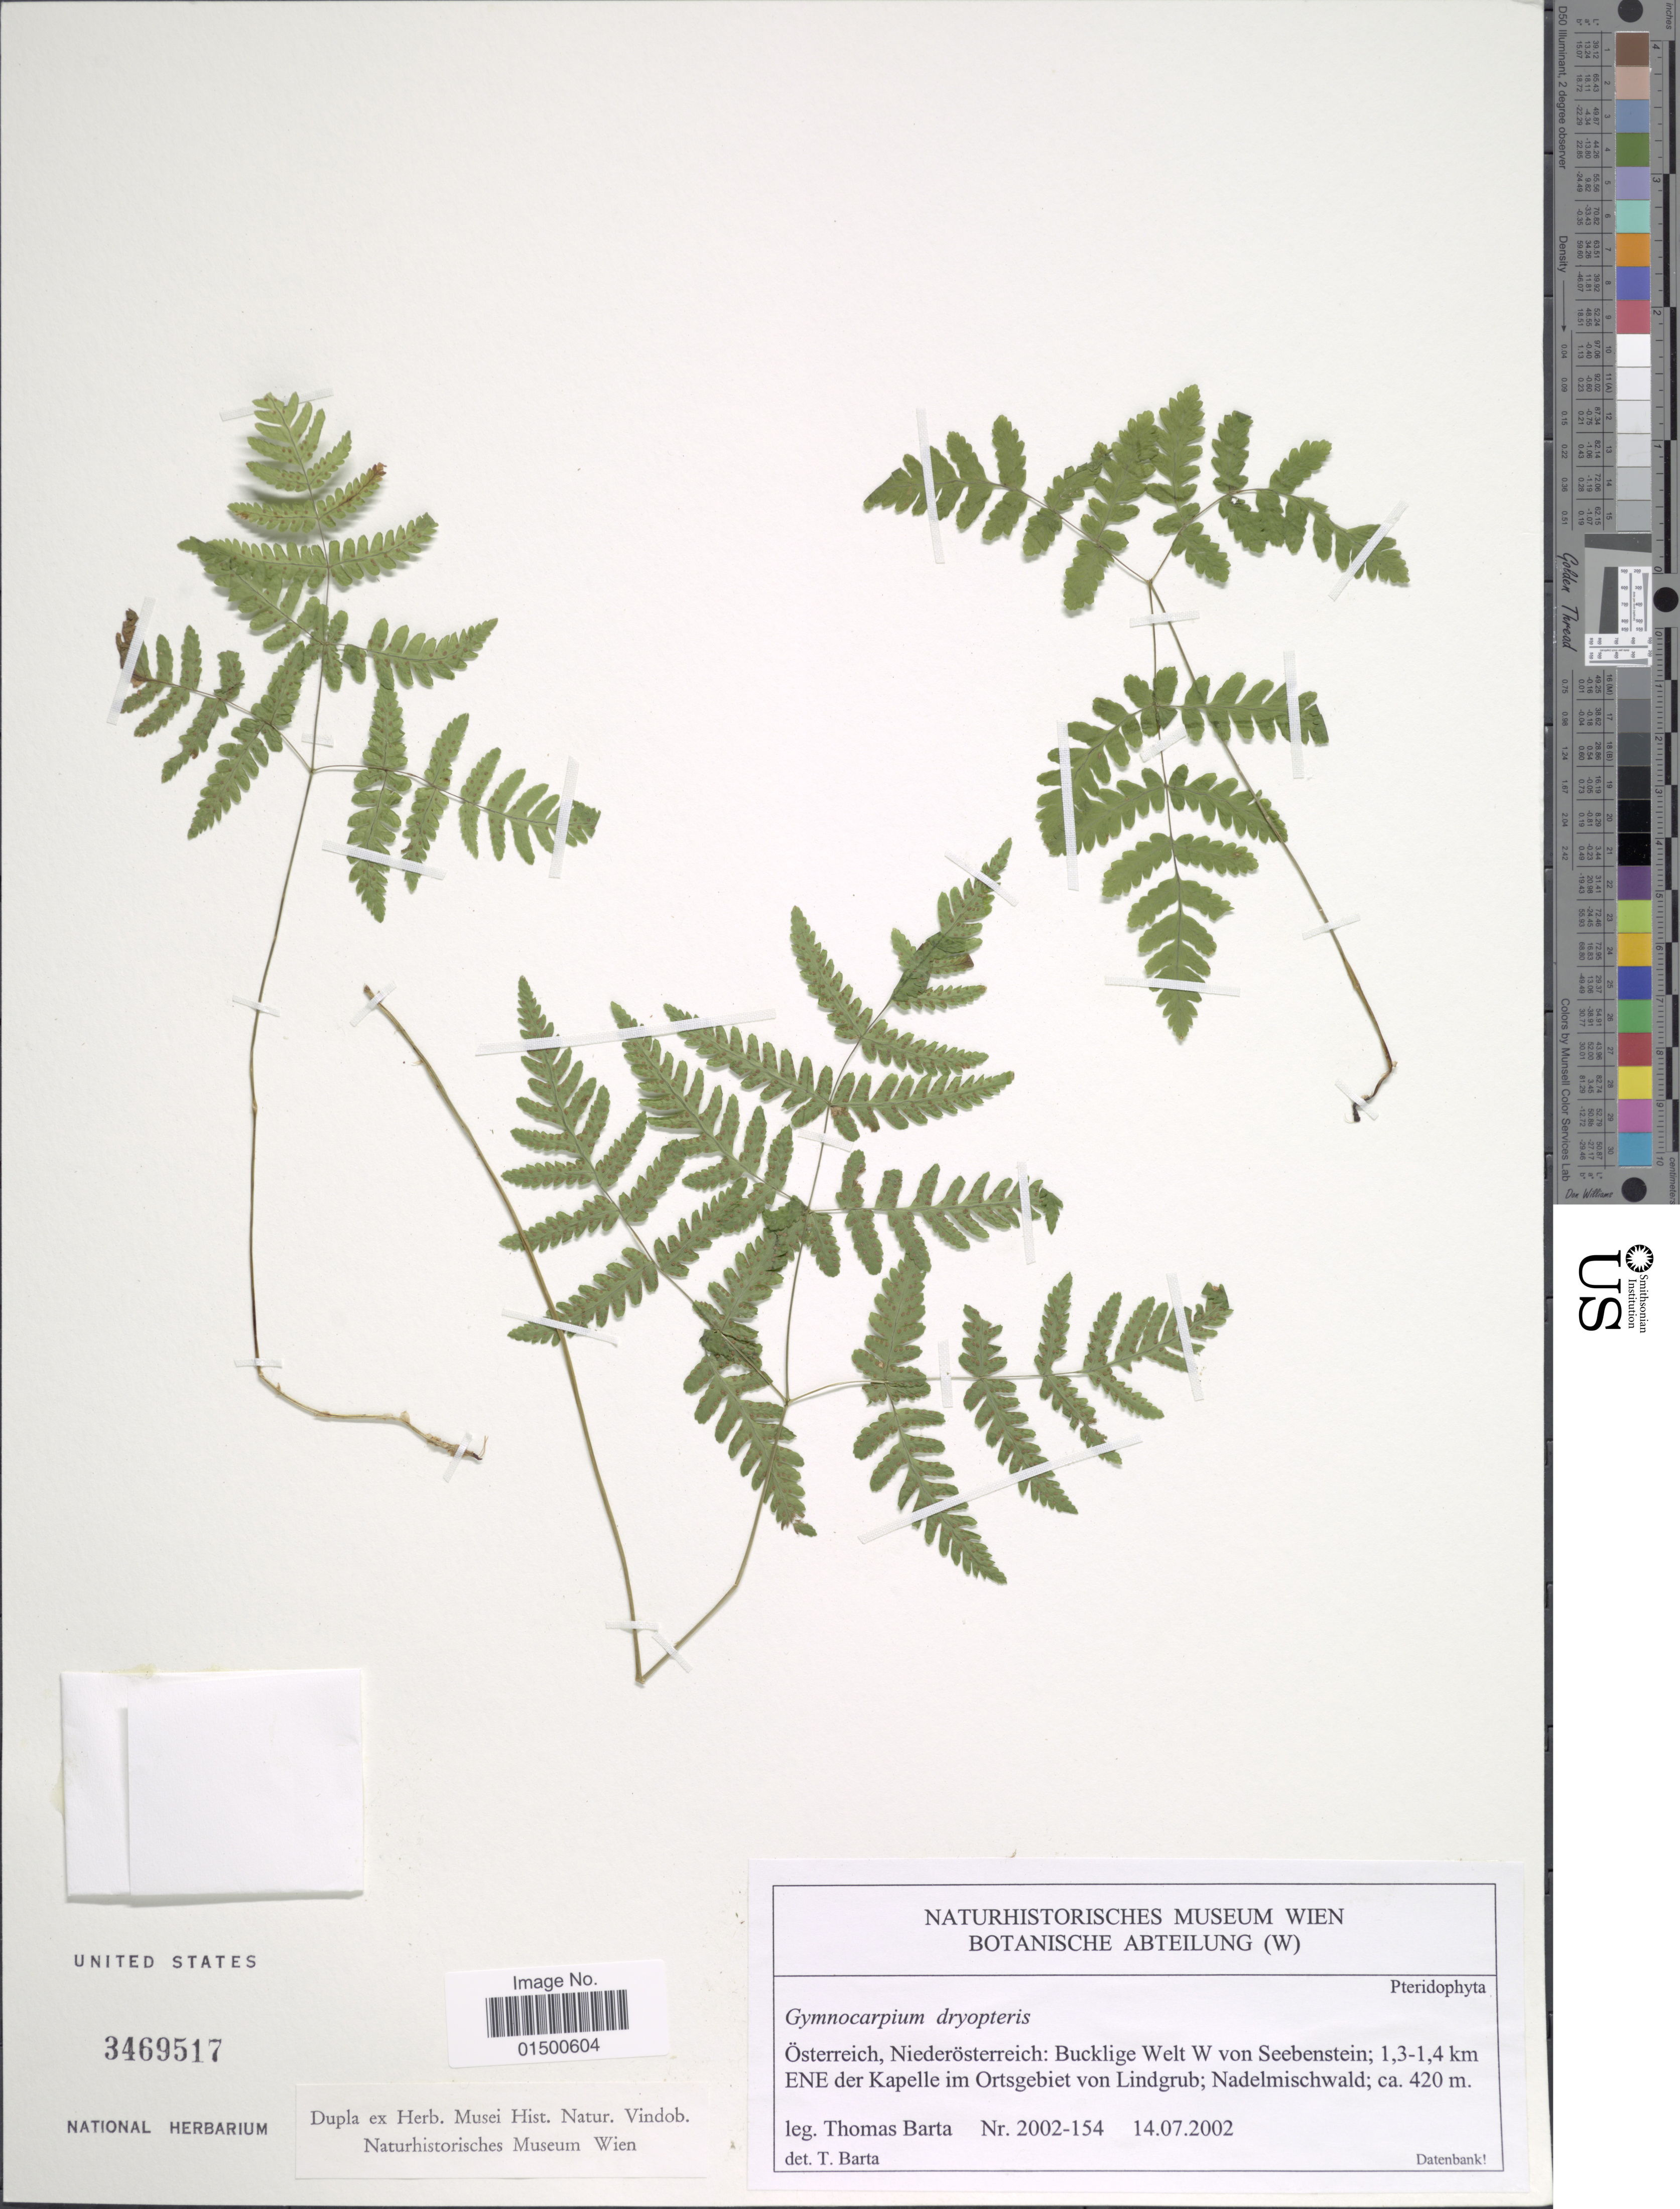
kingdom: Plantae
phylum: Tracheophyta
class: Polypodiopsida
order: Polypodiales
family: Cystopteridaceae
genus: Gymnocarpium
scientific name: Gymnocarpium disjunctum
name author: (Rupr.) Ching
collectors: T. Barta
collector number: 2002-154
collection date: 2002-07-14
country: Austria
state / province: Niederosterreich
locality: Osterreich, Bucklige Welt W von Seebenstein, 1,3-1,4 km ENE der Kapelle im Ortsgebiet von Lindgrub; Nadelmischwald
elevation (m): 420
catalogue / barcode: US 3469517